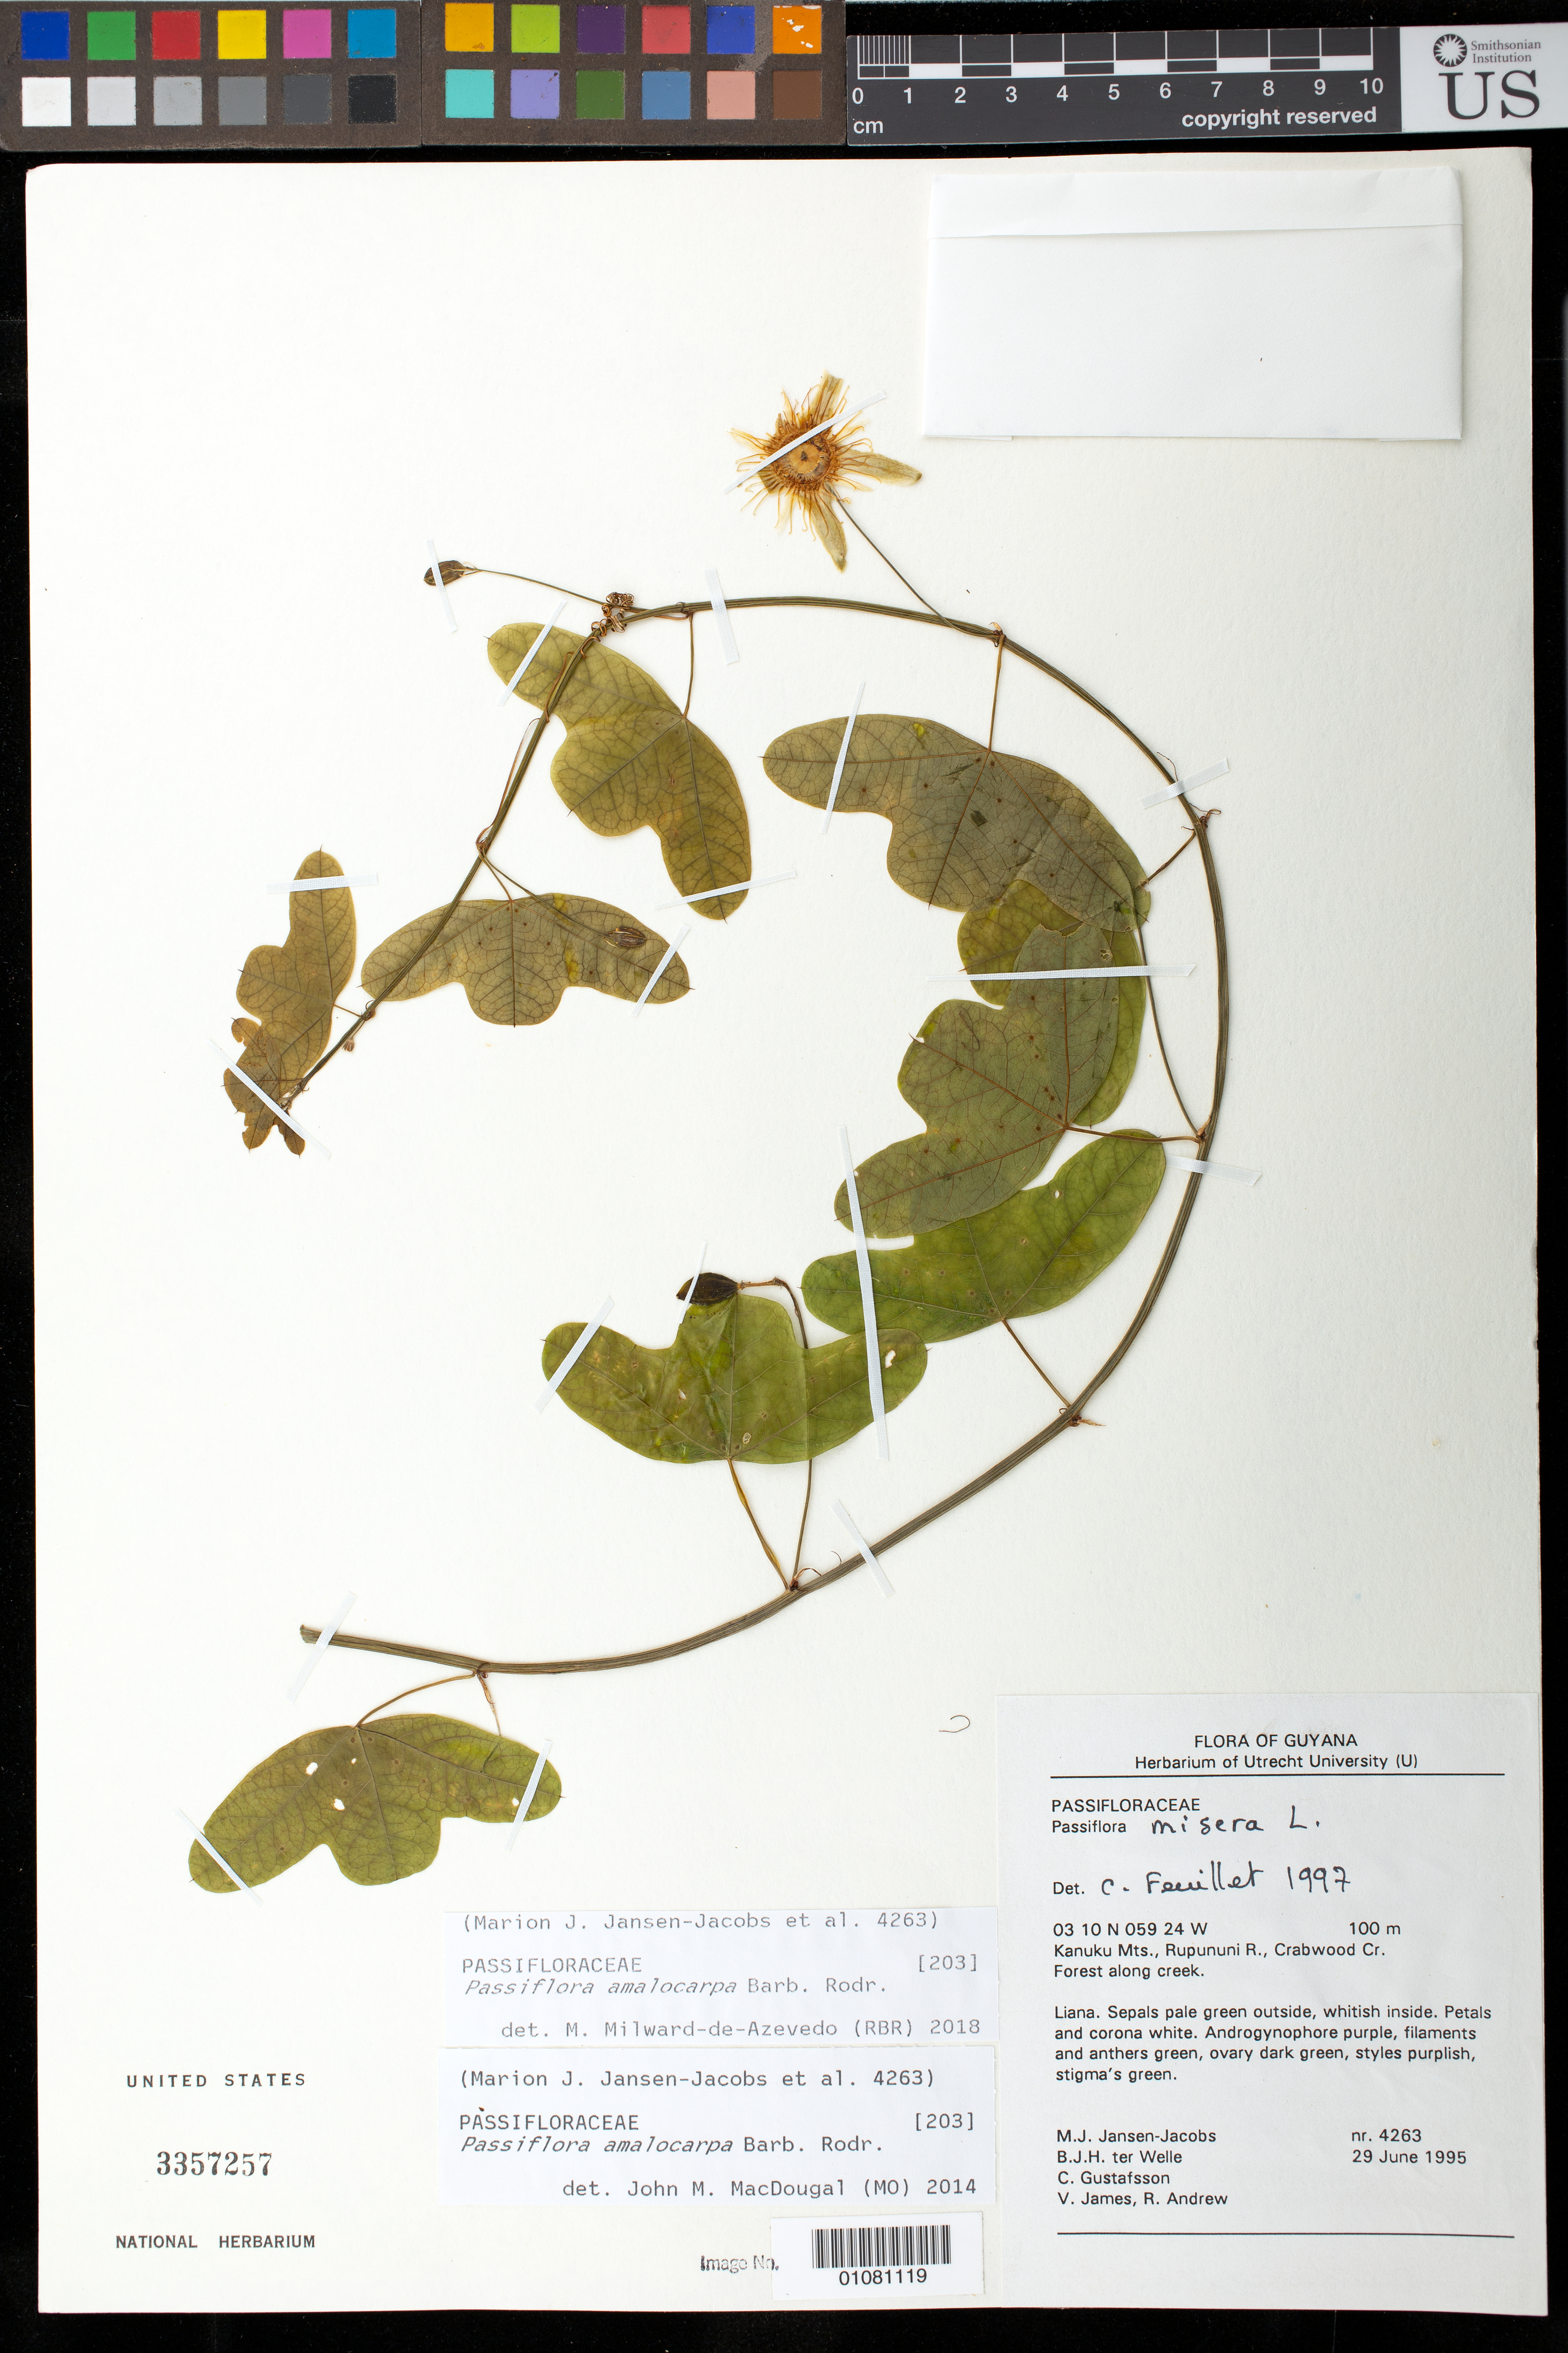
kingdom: Plantae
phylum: Tracheophyta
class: Magnoliopsida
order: Malpighiales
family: Passifloraceae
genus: Passiflora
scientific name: Passiflora amalocarpa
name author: Barb. Rodr.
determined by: Feuillet, C.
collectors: M. J. Jansen-Jacobs, B. Welle, C. G. Gustafsson, V. James & R. Andrew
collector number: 4263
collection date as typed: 29-Jun-95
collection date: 1995-06-29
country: Guyana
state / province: U. Takutu-U. Essequibo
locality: Crabwood Creek, Rupununi River, Kanuku Mts.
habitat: Forest along creek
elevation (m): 100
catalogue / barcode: US 3357257